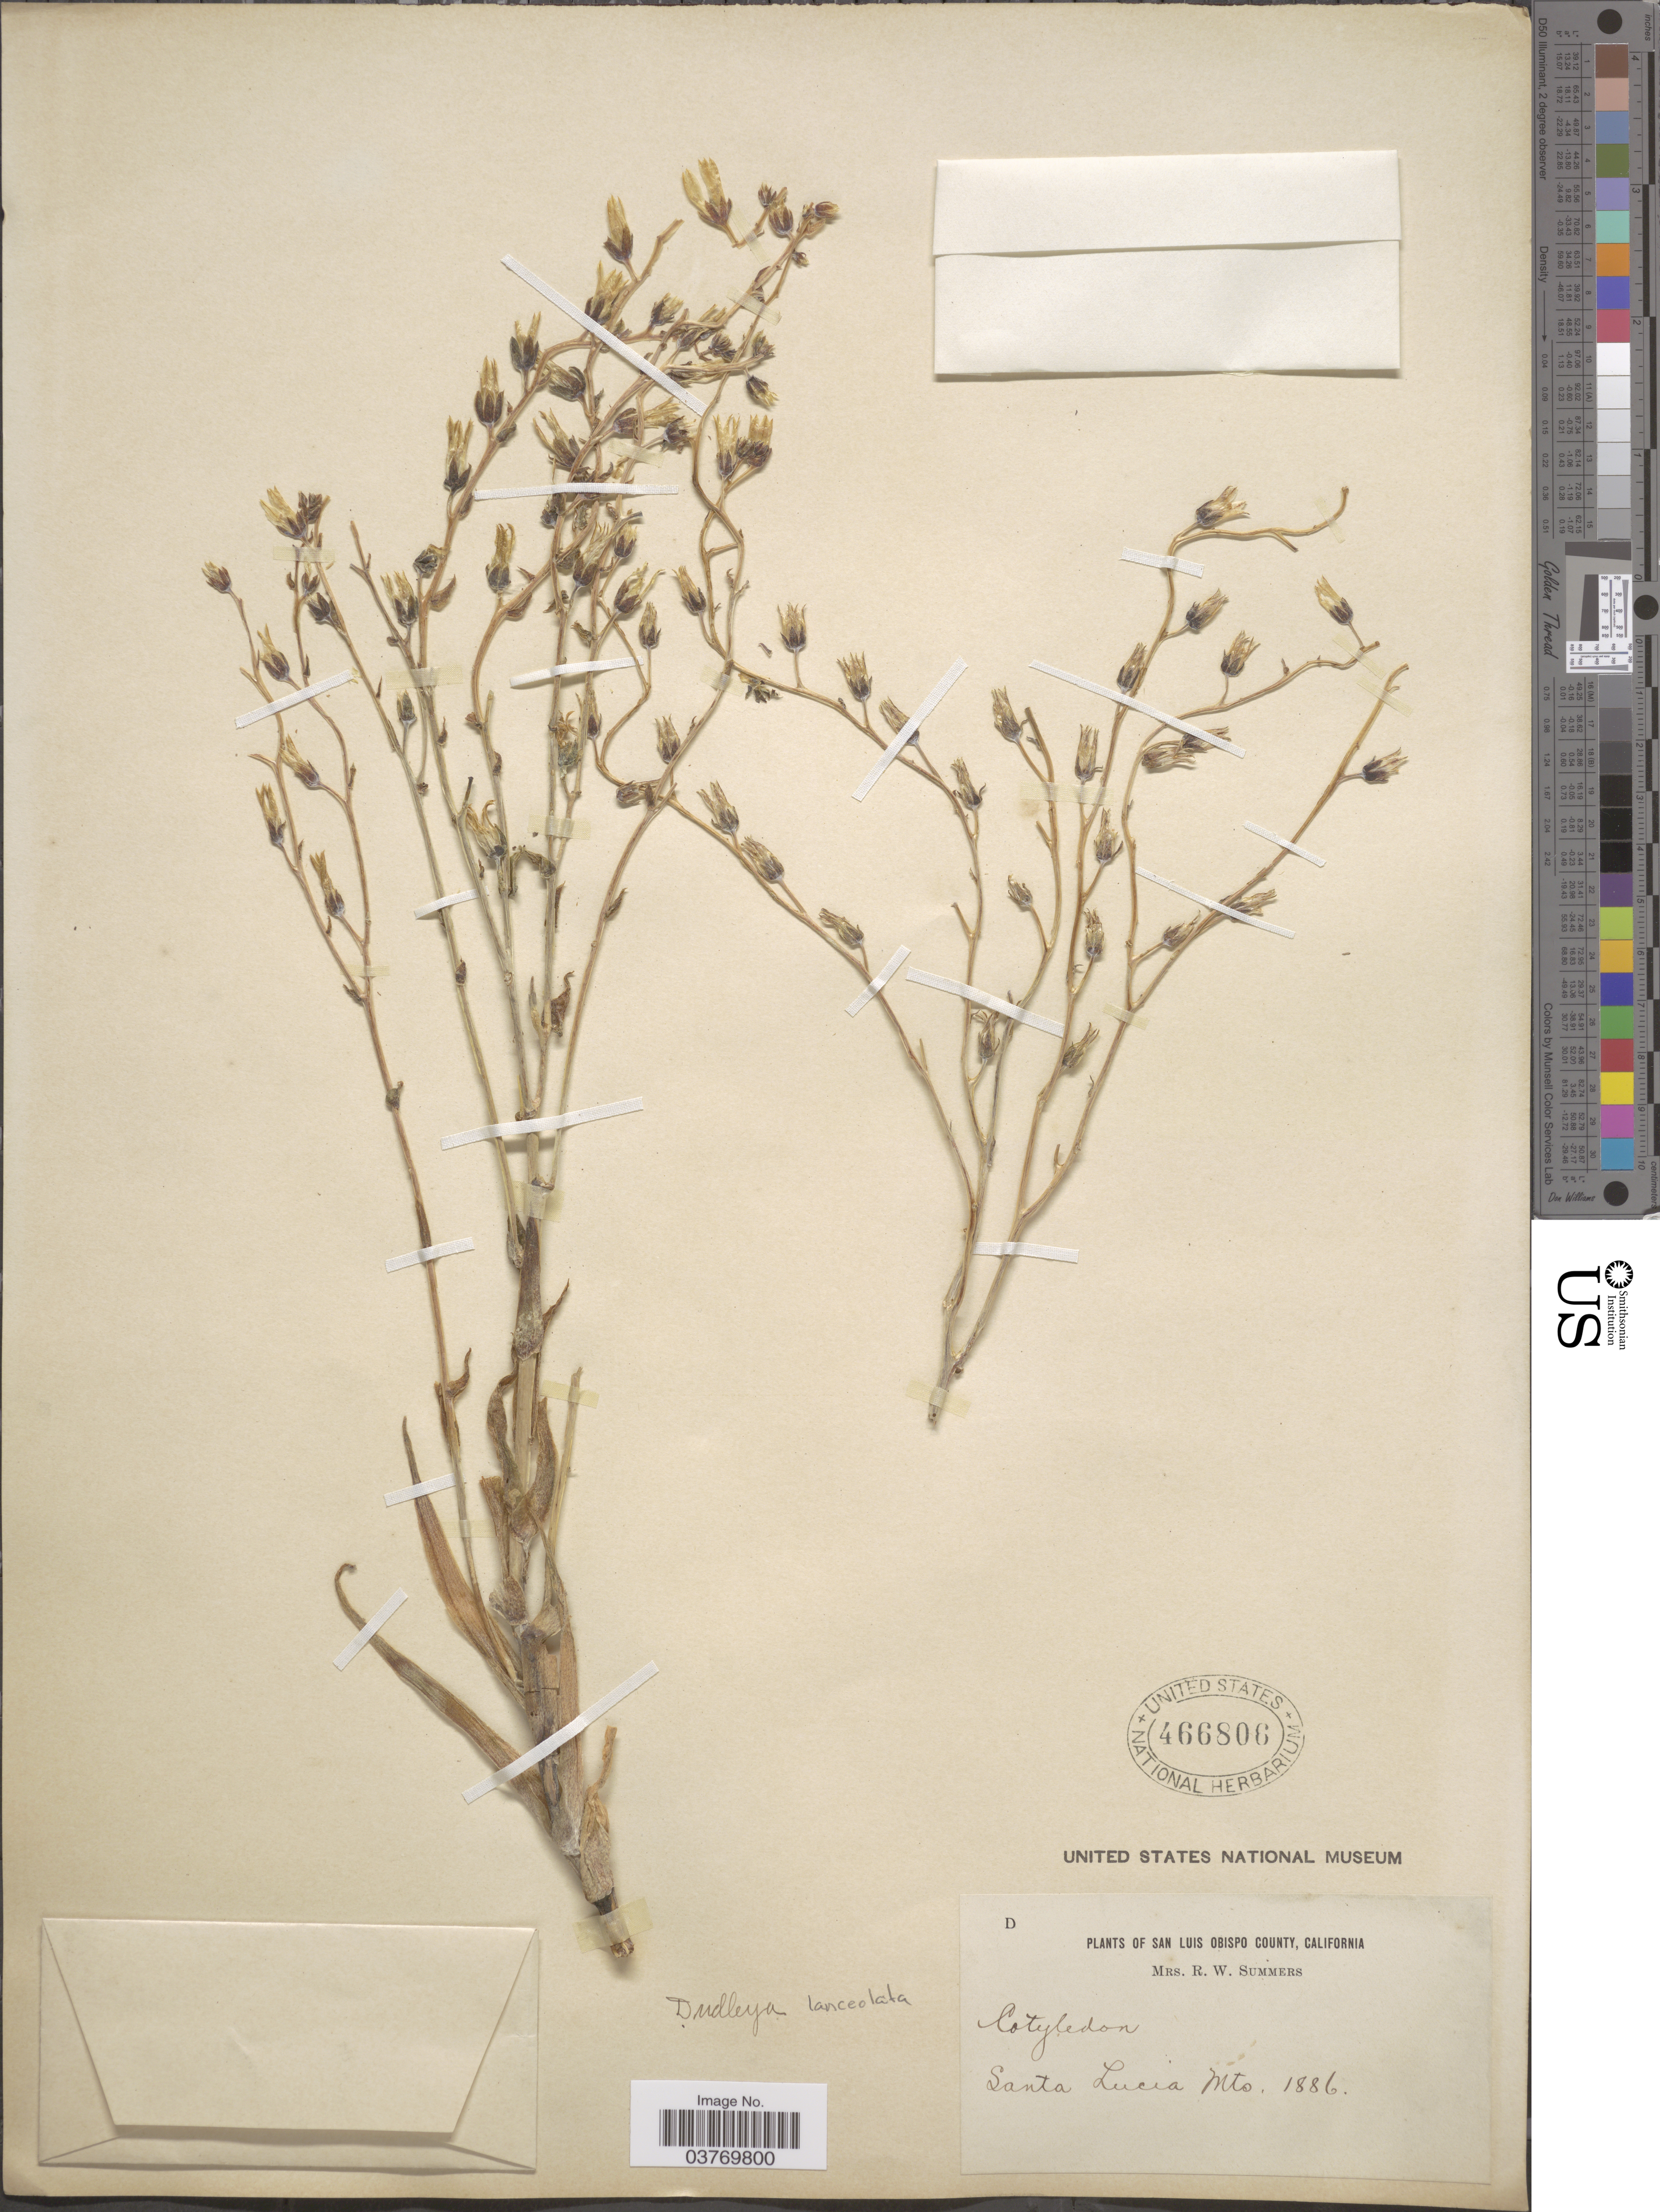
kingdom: Plantae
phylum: Tracheophyta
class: Magnoliopsida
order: Saxifragales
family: Crassulaceae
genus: Dudleya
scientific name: Dudleya lanceolata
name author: (Nutt.) Britton & Rose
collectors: R. Summers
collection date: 1886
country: United States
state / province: California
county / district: San Luis Obispo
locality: San Luis Obispo County. Santa Lucia Mts.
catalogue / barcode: US 466806